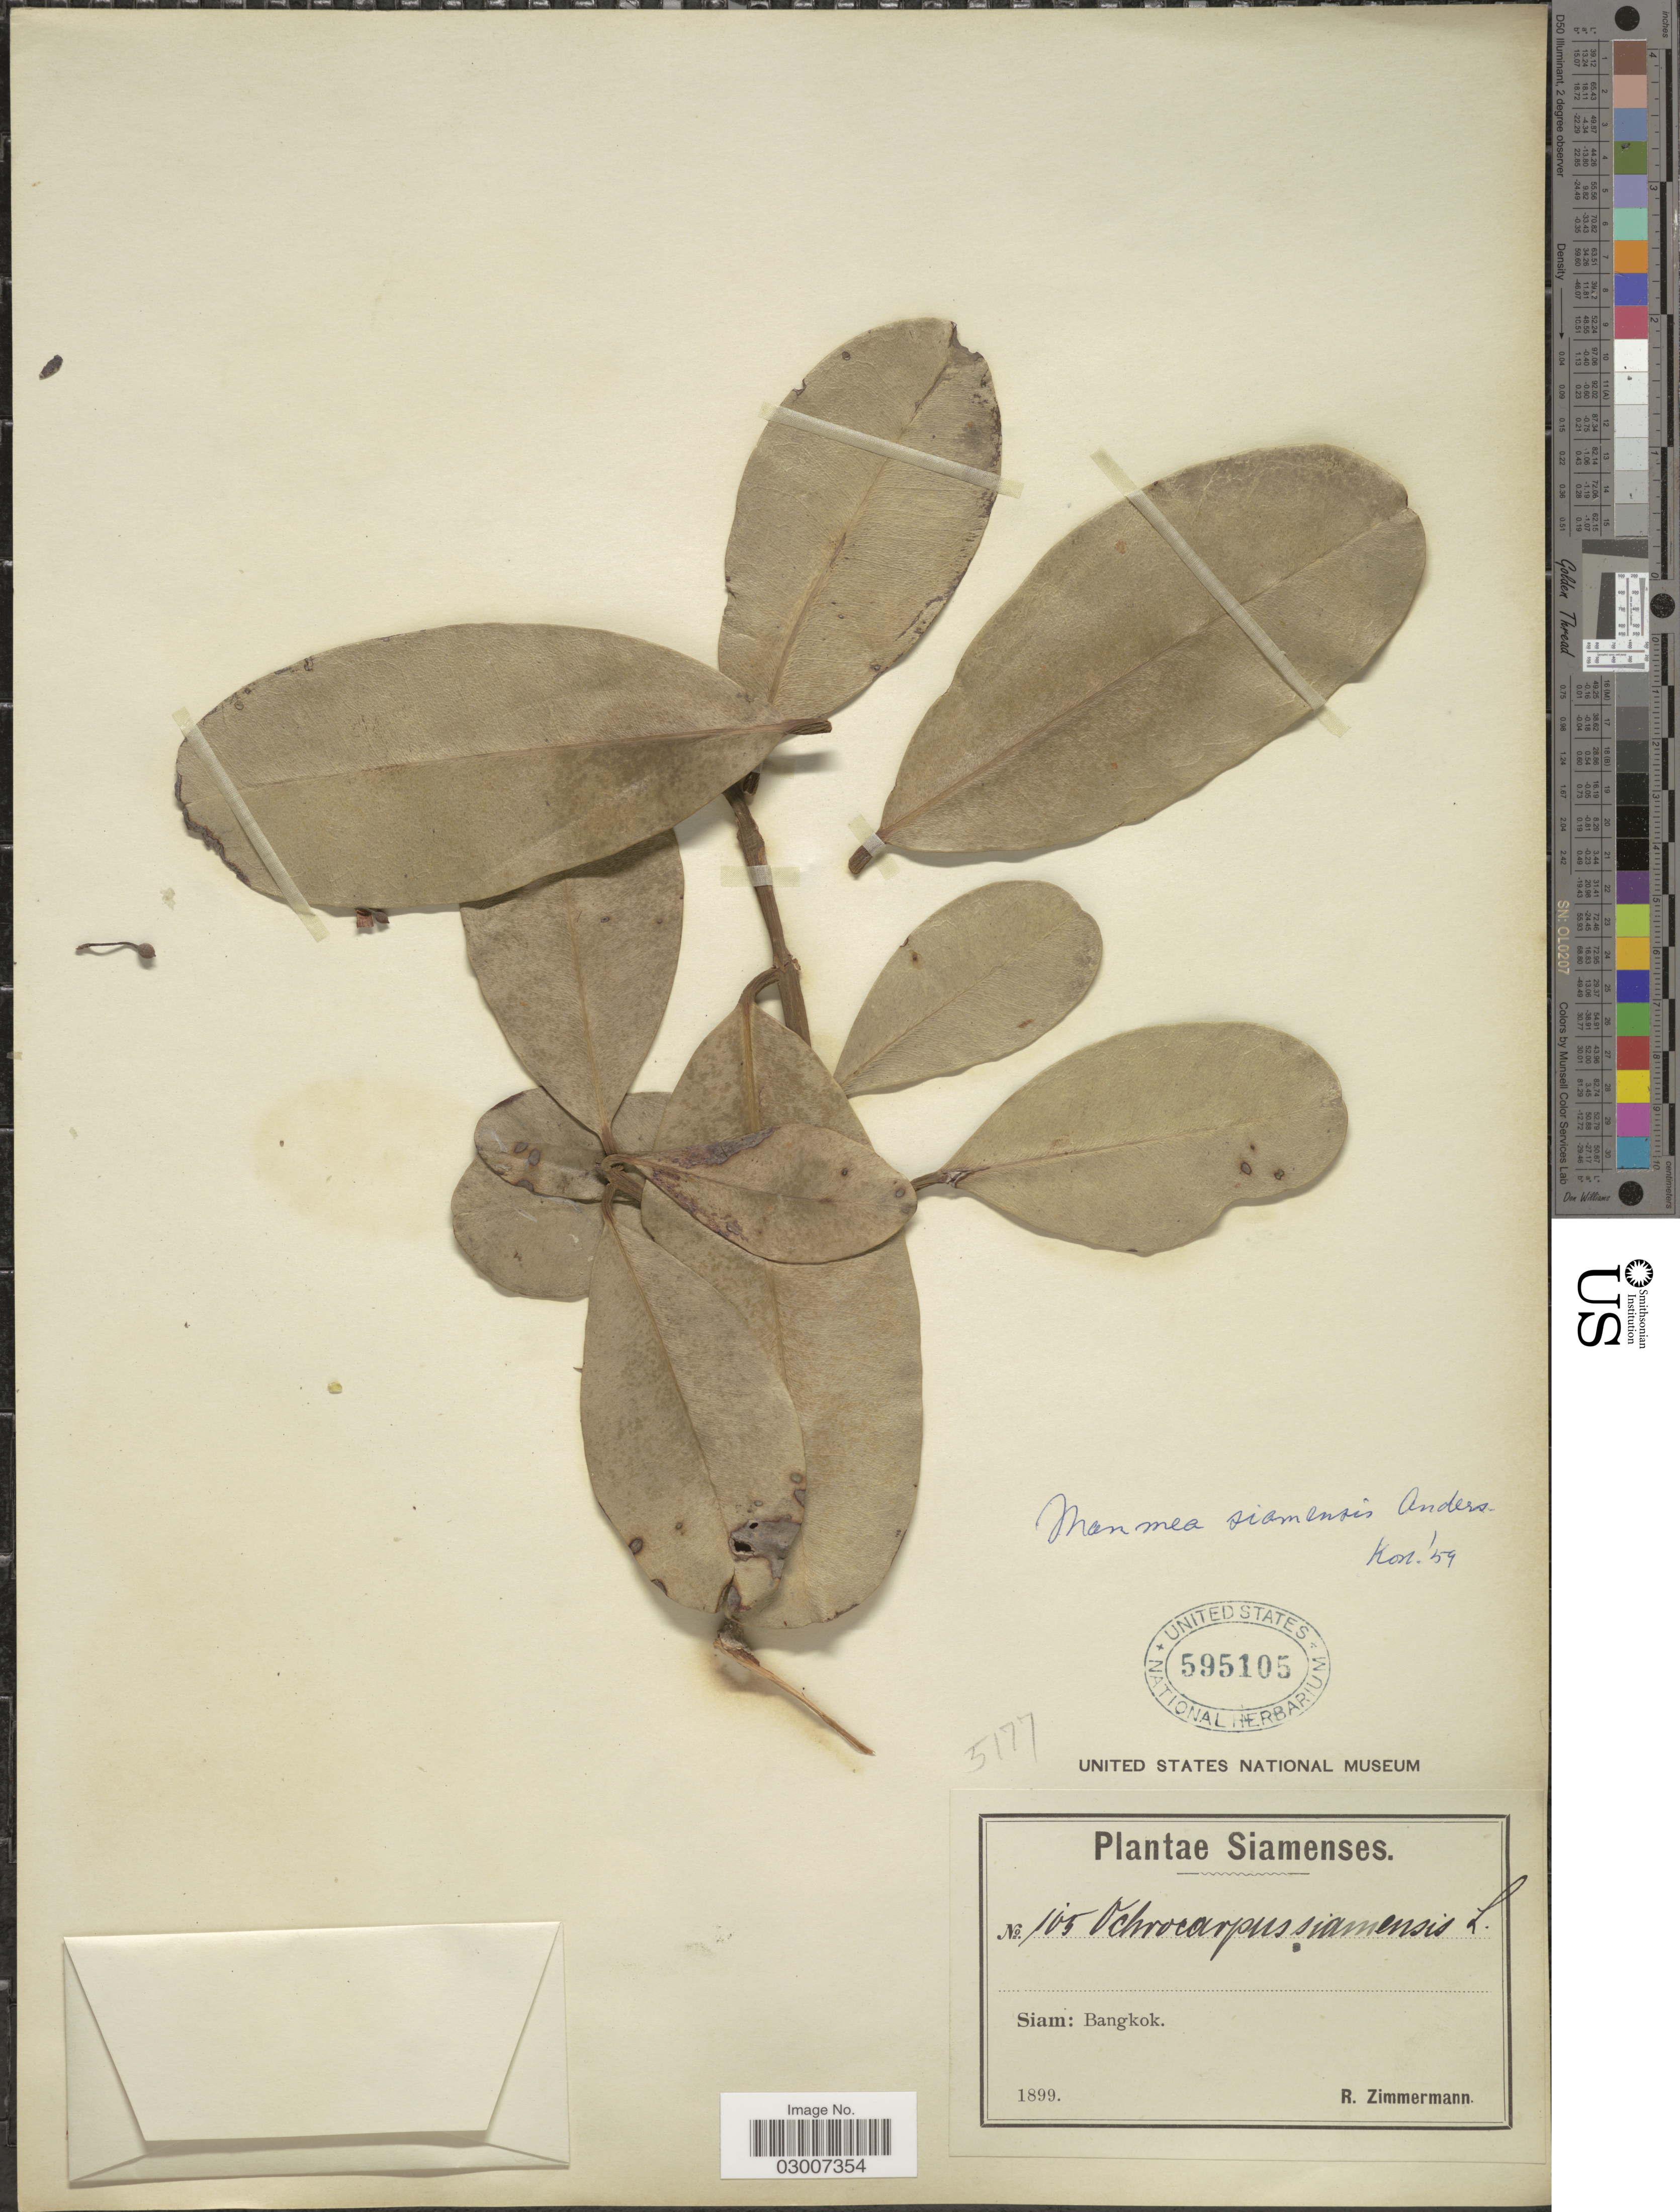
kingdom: Plantae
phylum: Tracheophyta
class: Magnoliopsida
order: Malpighiales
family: Calophyllaceae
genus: Mammea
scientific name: Mammea siamensis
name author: T. Anderson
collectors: R. Zimmermann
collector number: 105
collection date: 1899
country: Thailand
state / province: Bangkok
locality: Siam: Bangkok.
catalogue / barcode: US 595105